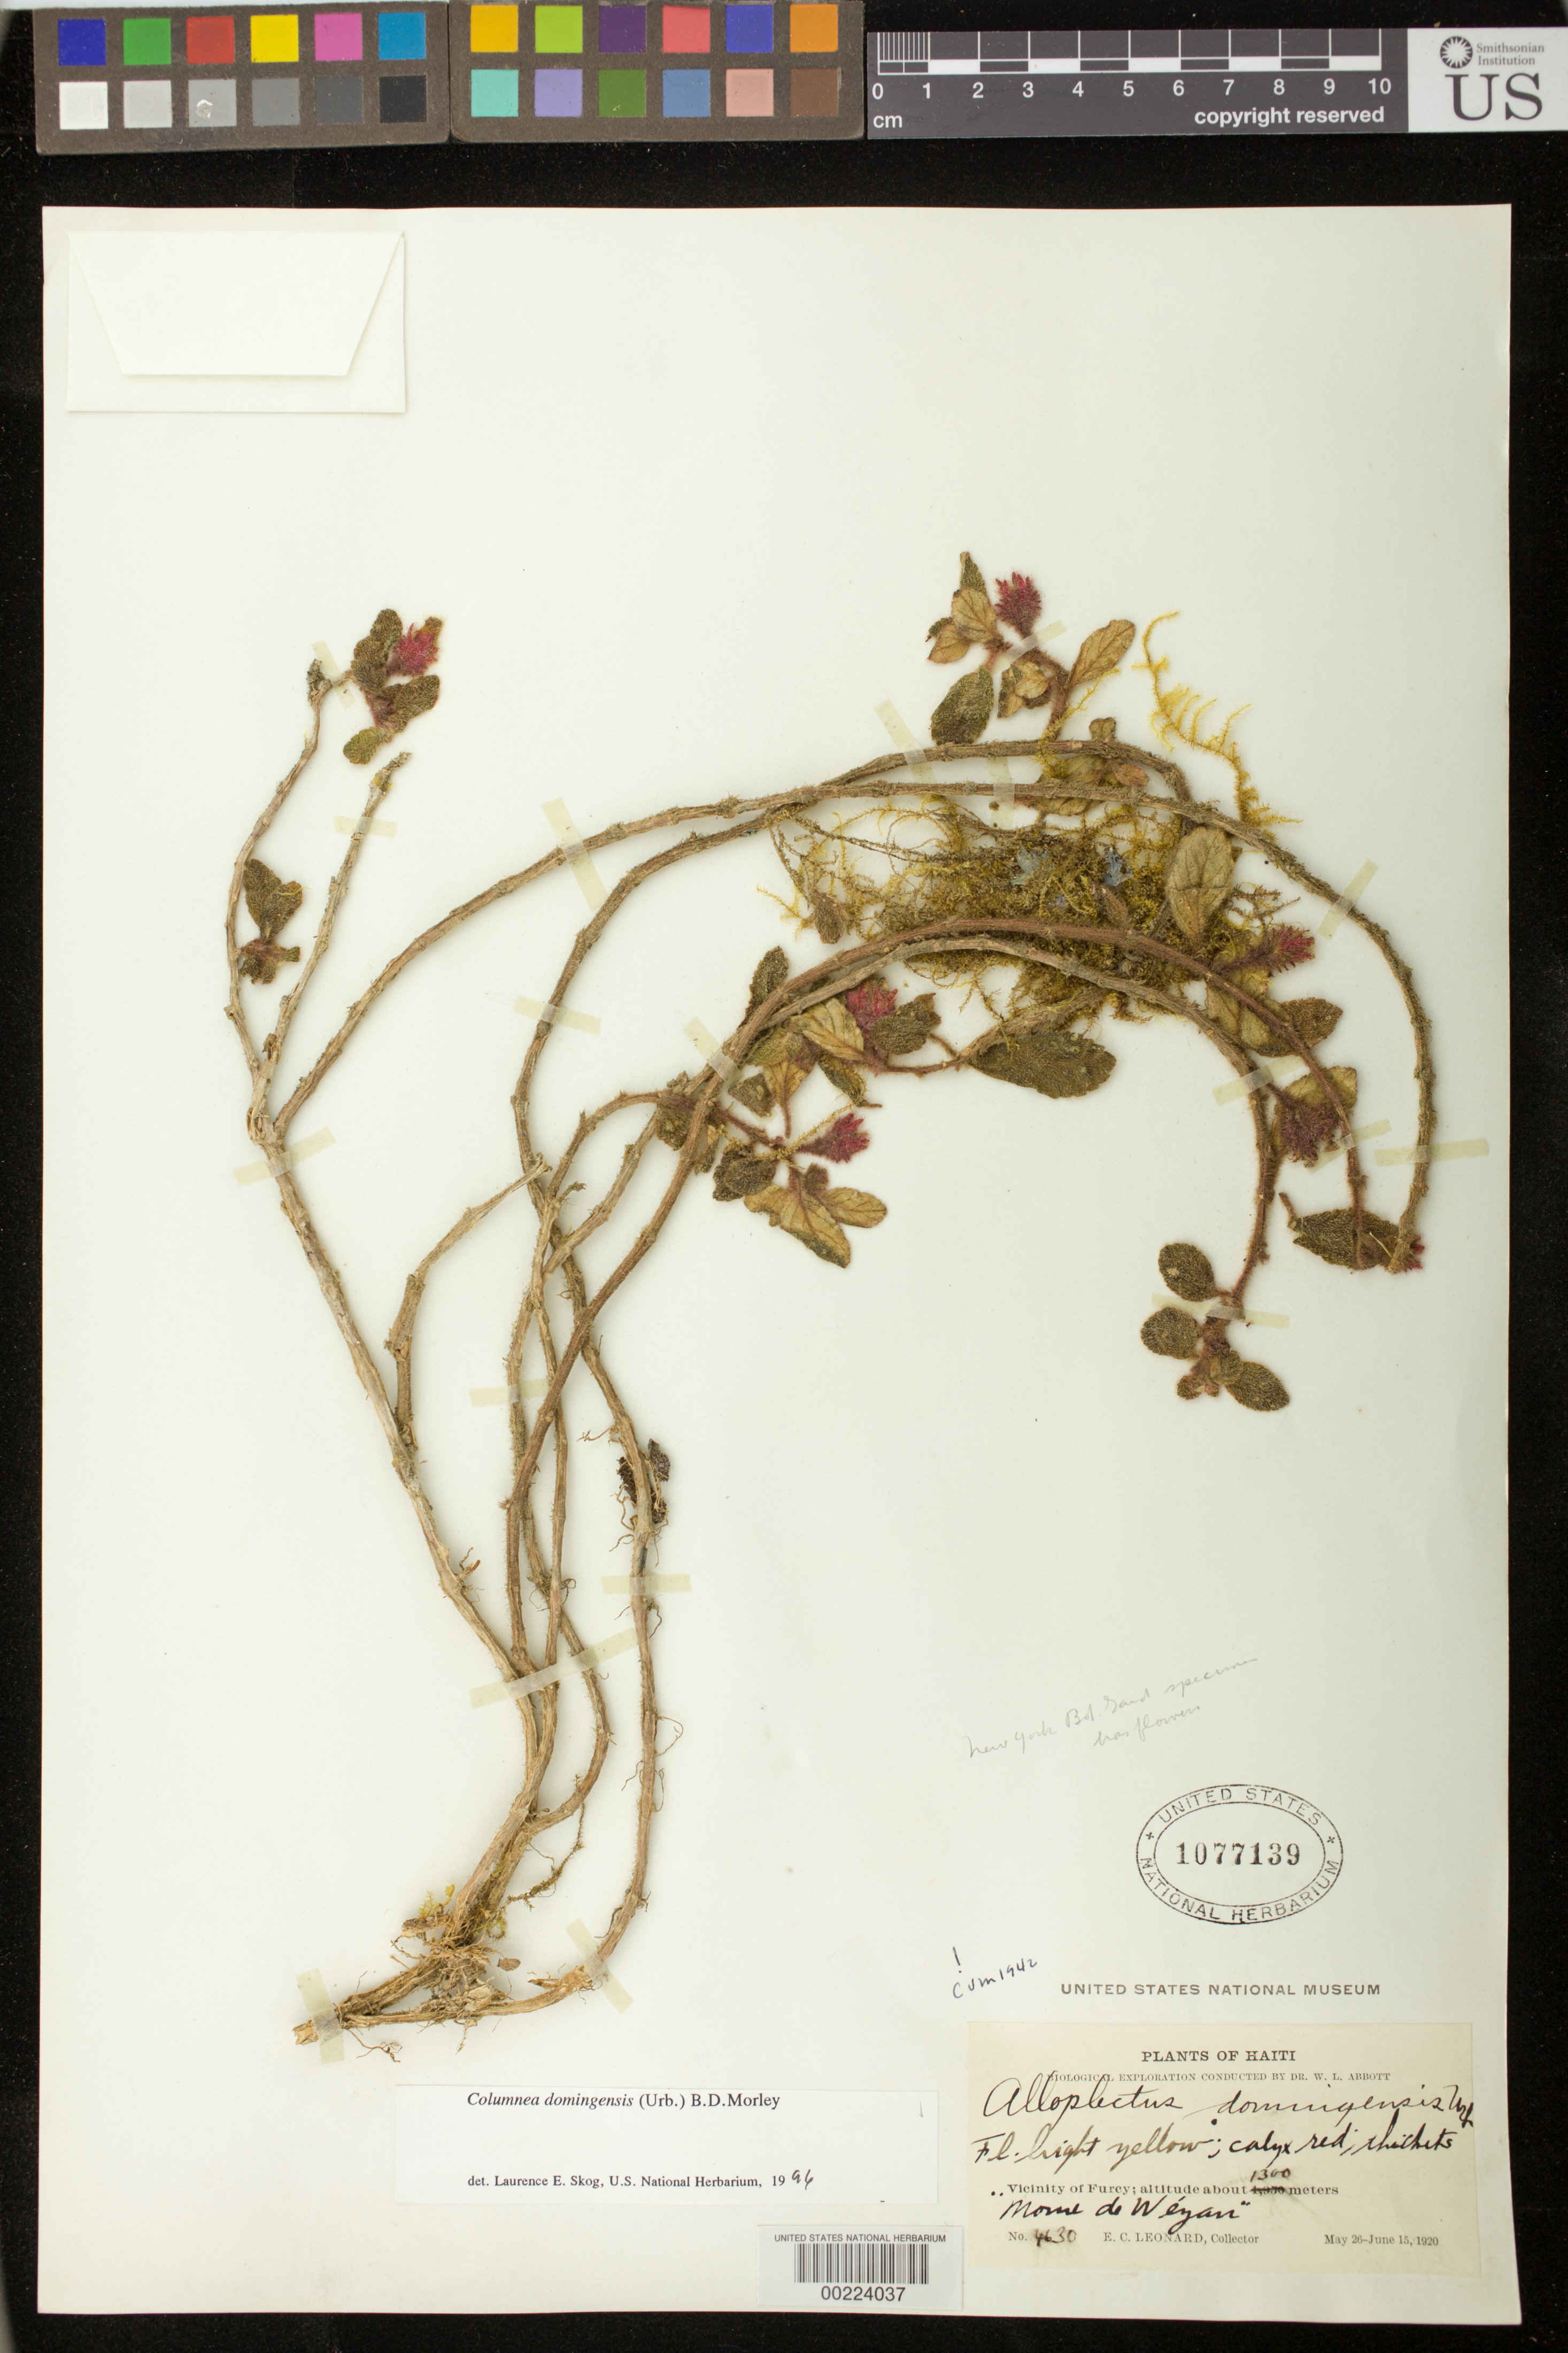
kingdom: Plantae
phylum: Tracheophyta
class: Magnoliopsida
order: Lamiales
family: Gesneriaceae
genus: Columnea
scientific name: Columnea domingensis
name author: (Urb.) B.D. Morley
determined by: Skog, Laurence E.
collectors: E. C. Leonard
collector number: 4630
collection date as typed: May 1920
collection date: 1920-05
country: Haiti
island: Hispaniola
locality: Vicinity of Furcy; Morne de Wézan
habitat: Thickets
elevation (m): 1300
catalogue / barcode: US 1077139